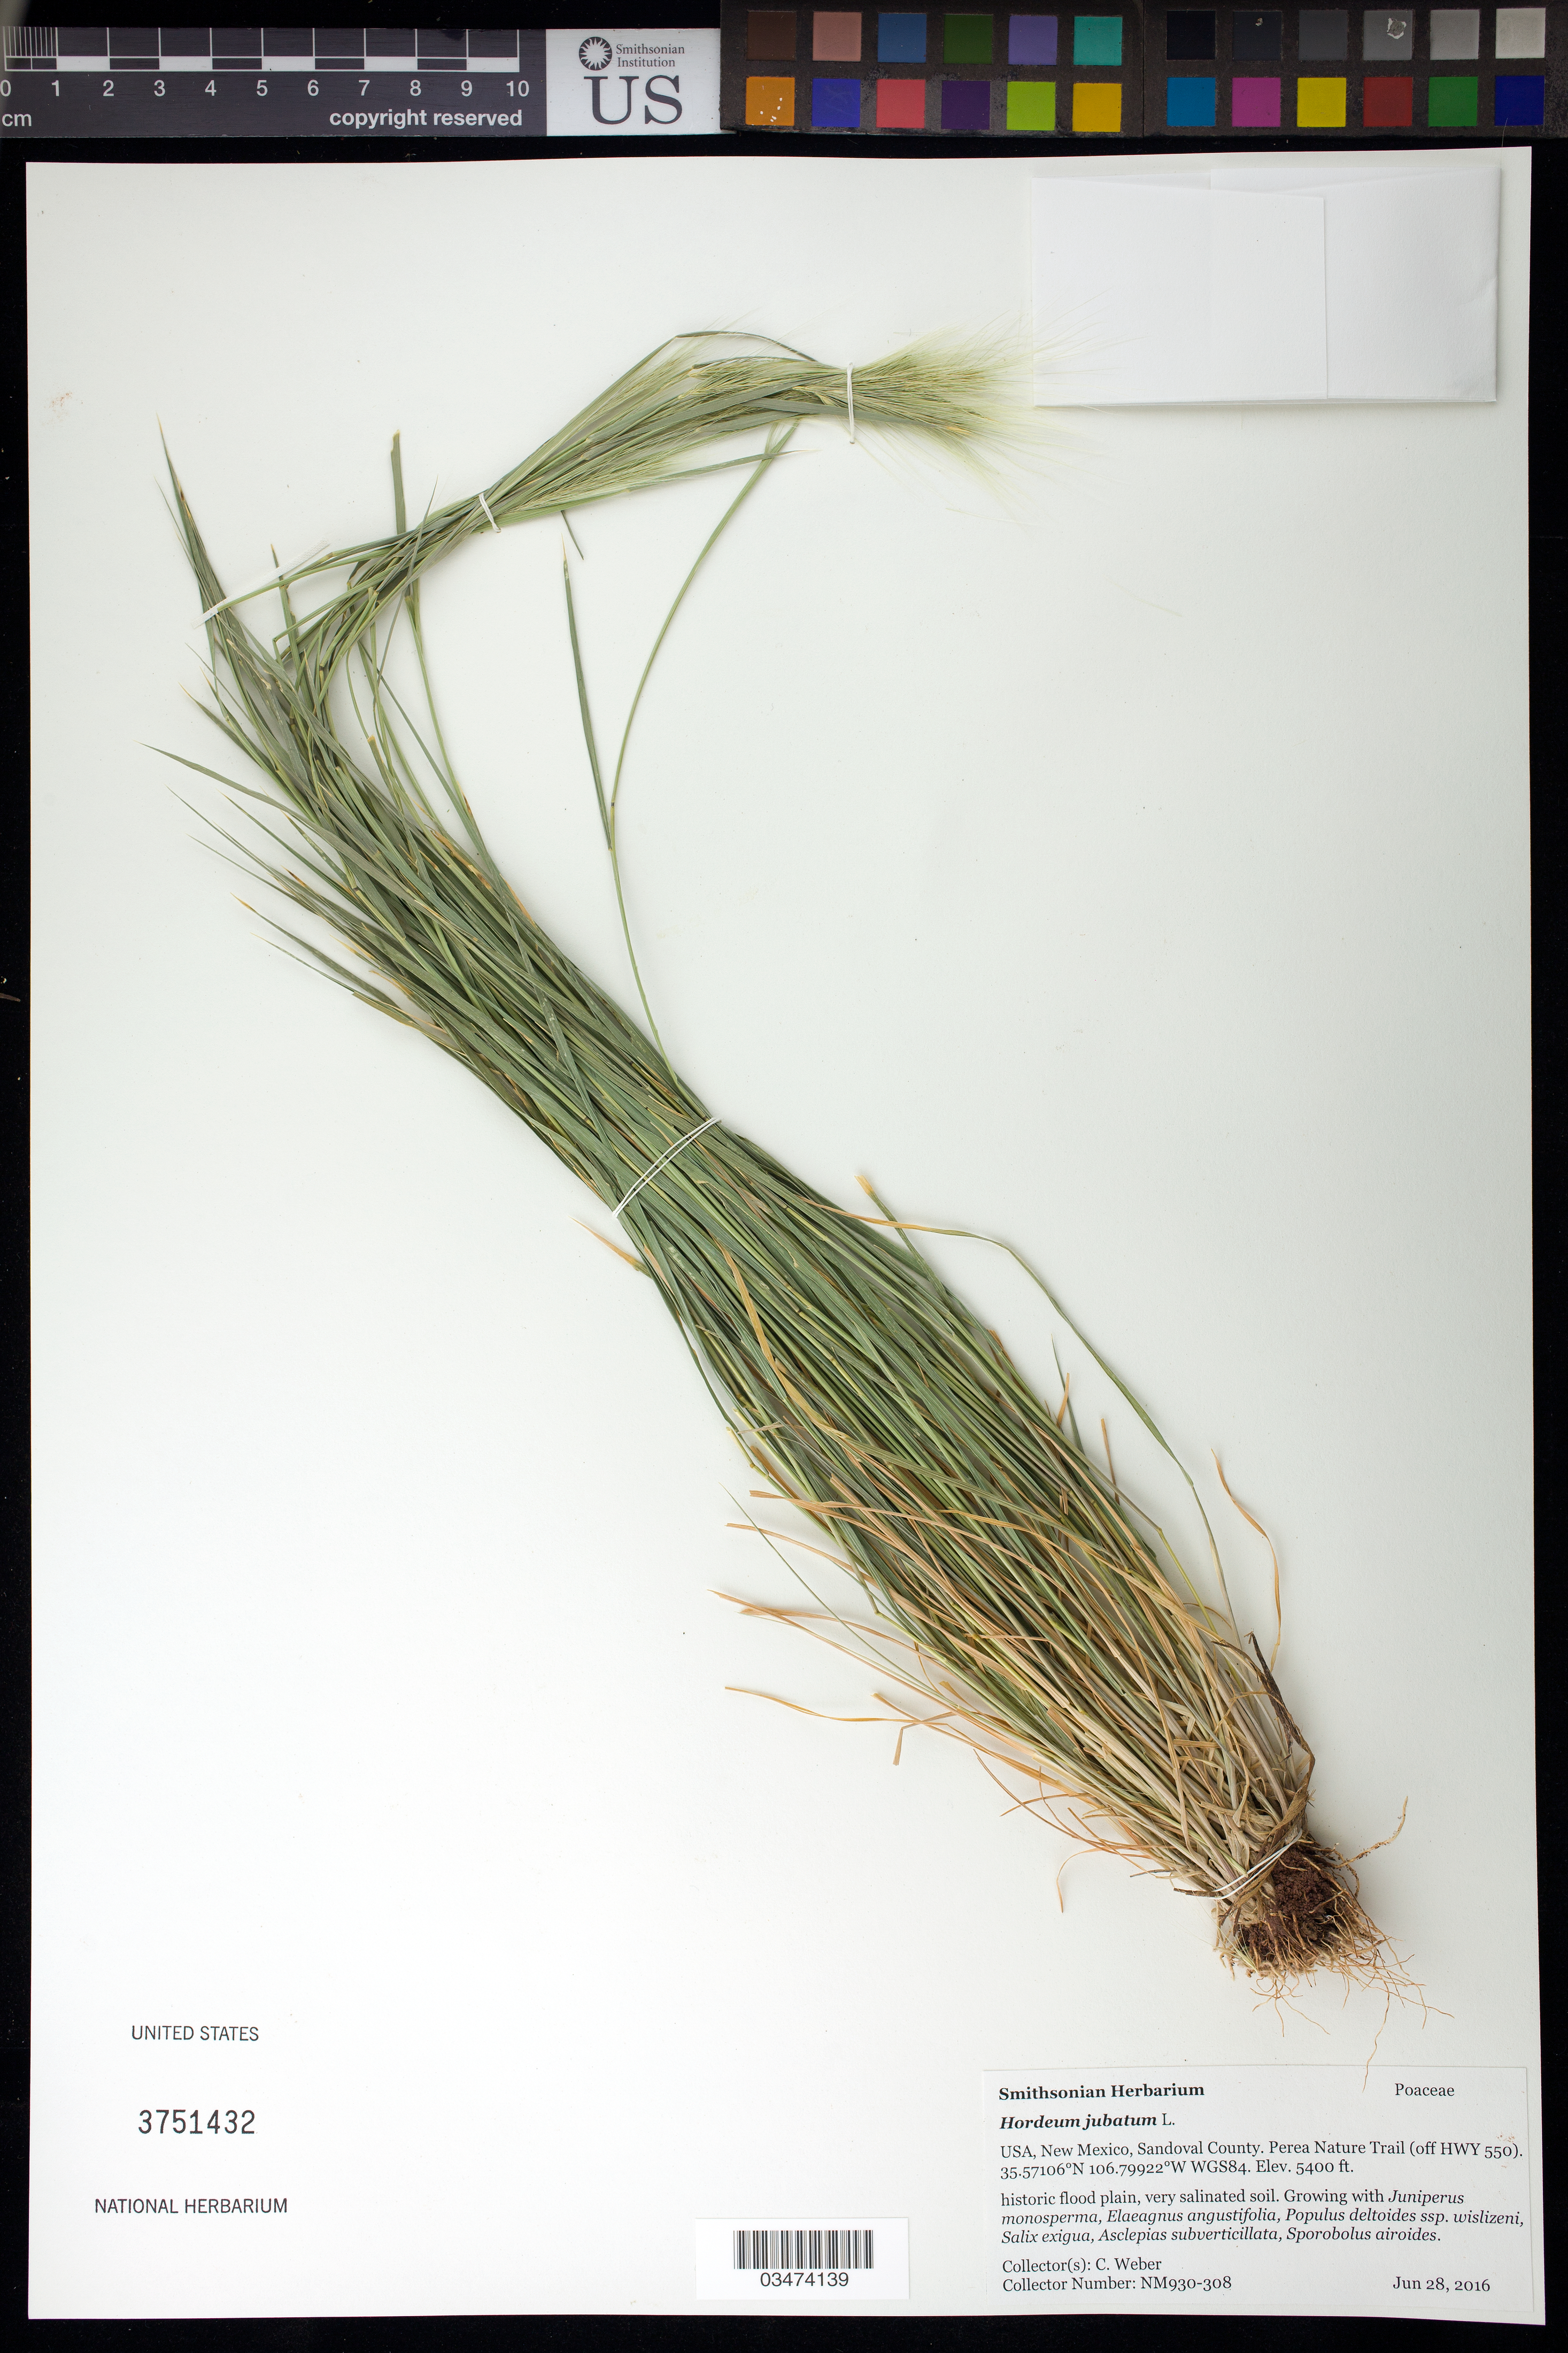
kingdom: Plantae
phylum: Tracheophyta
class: Liliopsida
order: Poales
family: Poaceae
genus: Hordeum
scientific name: Hordeum jubatum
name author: L.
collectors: C. Weber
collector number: NM930-308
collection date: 2016-06-28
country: United States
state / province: New Mexico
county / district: Sandoval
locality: Perea Nature Trail (off Hwy 550)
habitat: Historic flood plain, very salinated soil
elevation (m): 1646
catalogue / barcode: US 3751432